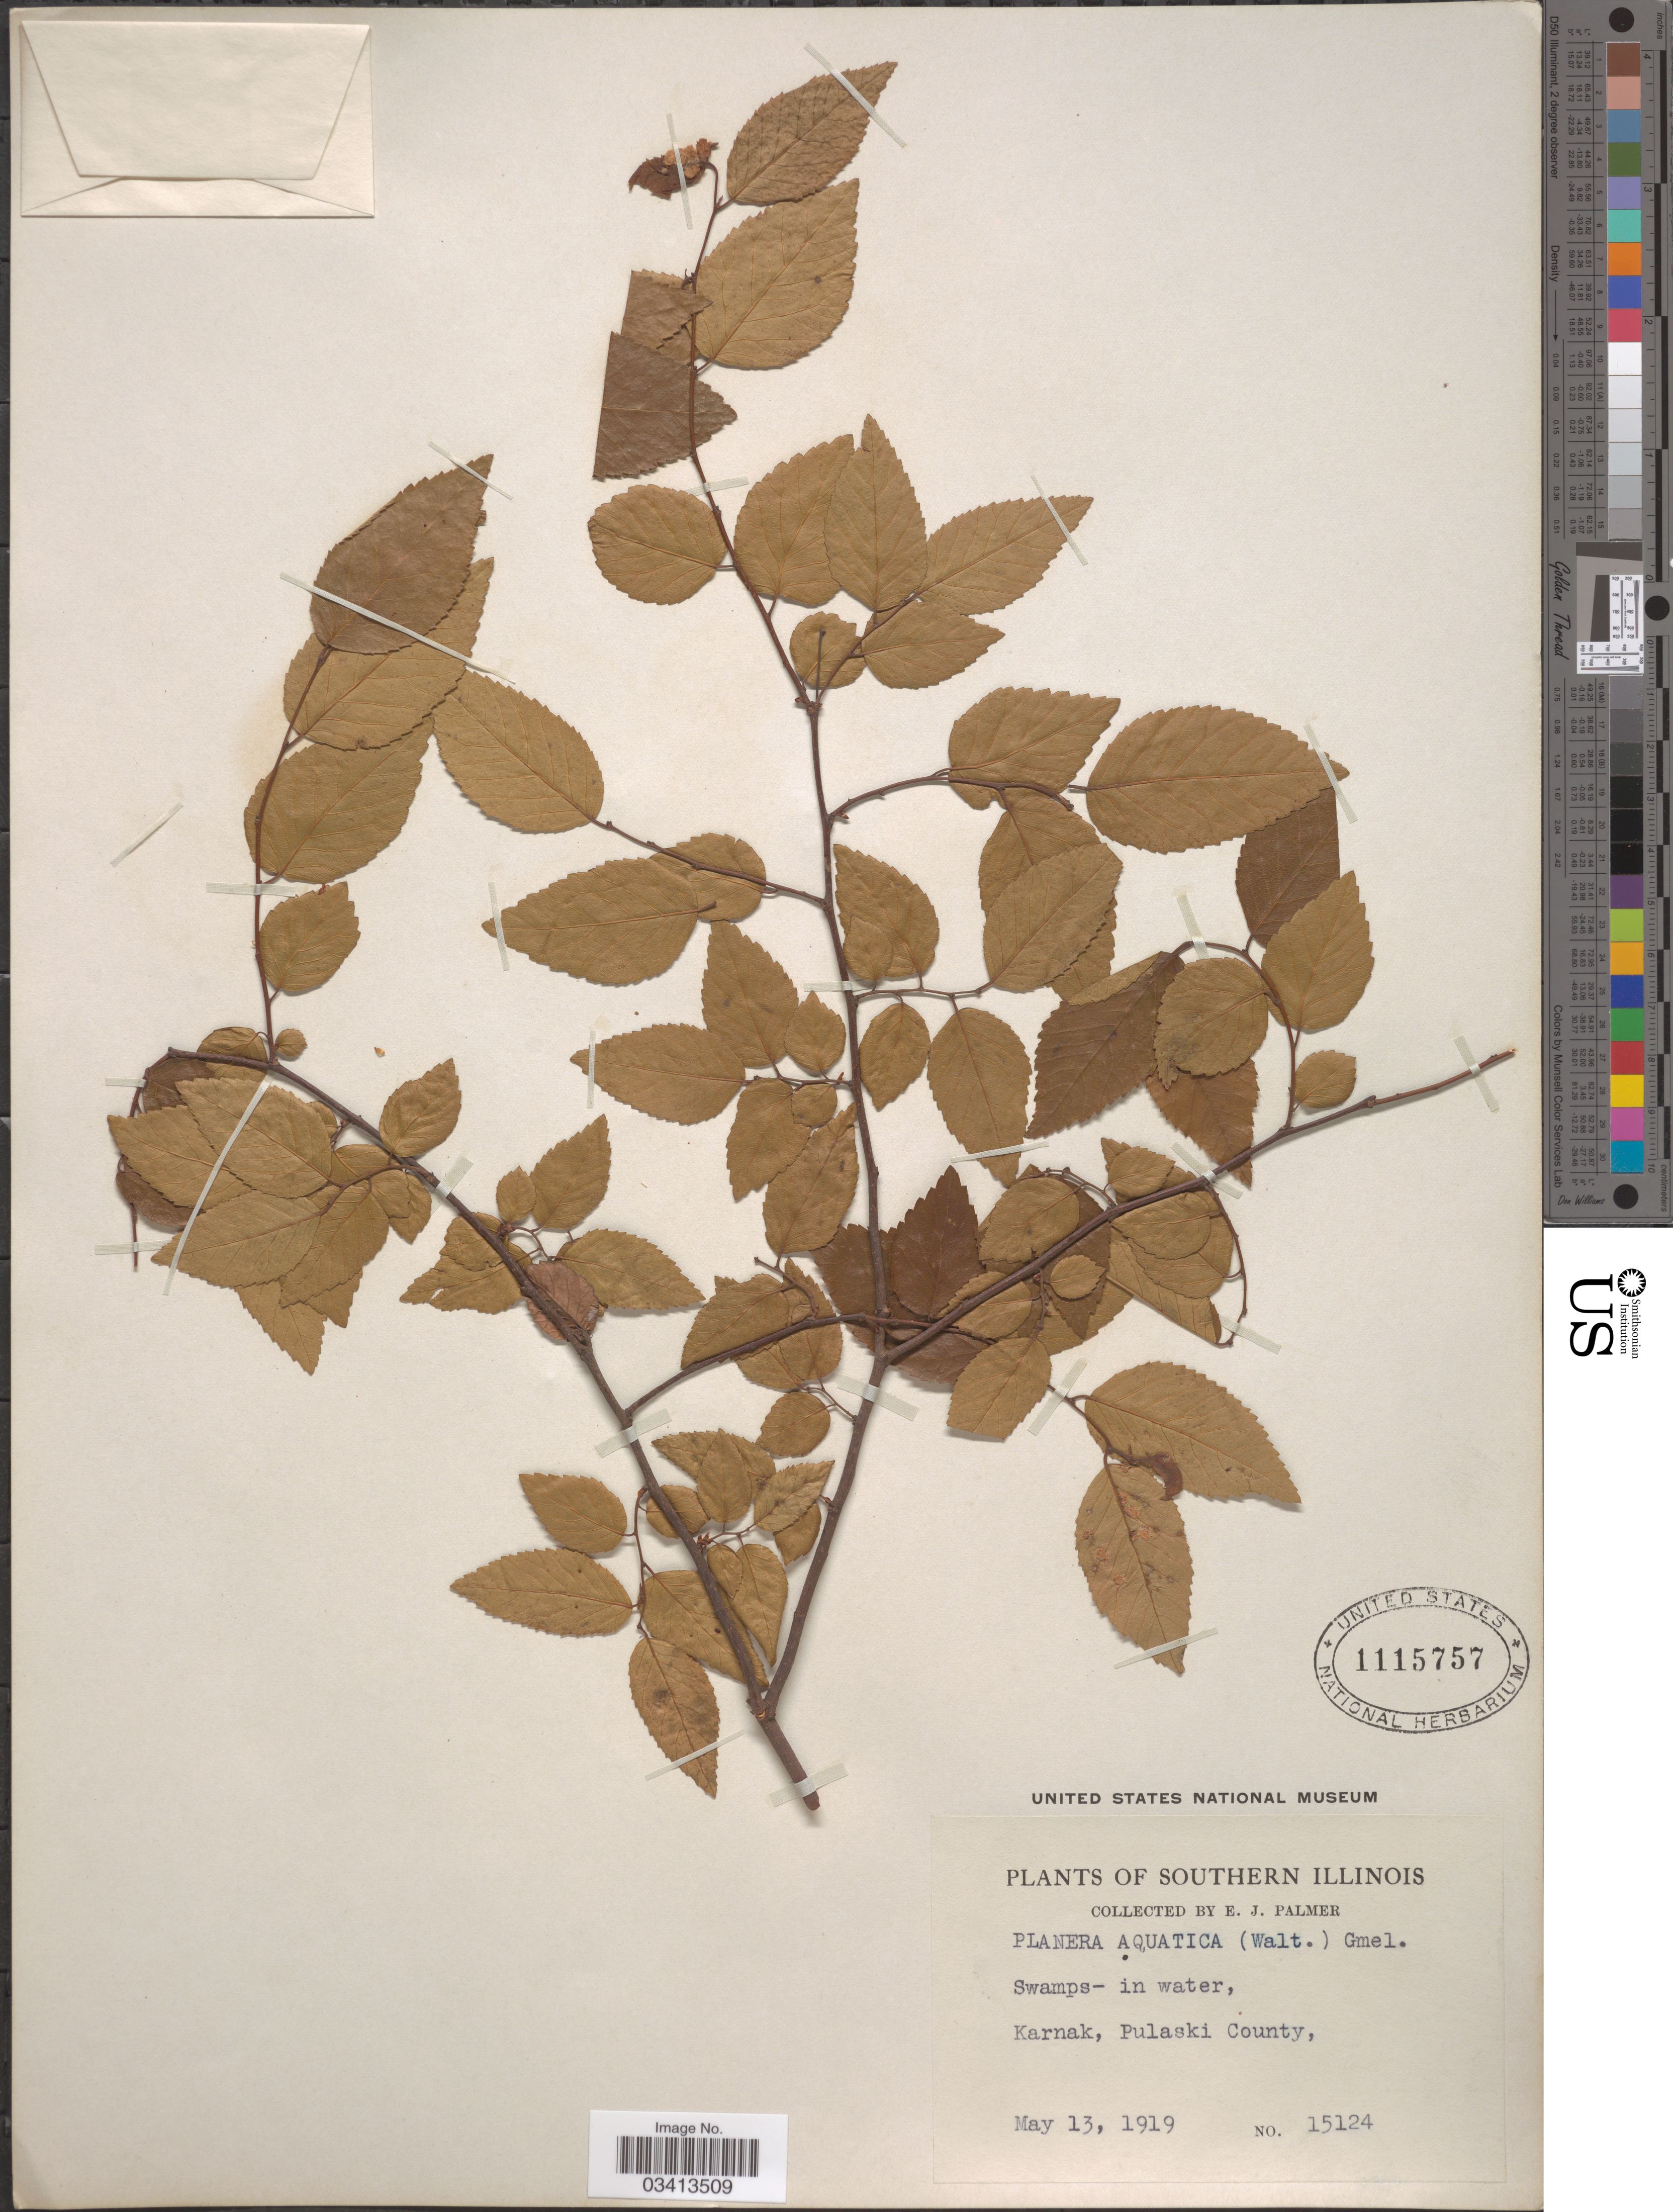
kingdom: Plantae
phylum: Tracheophyta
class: Magnoliopsida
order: Rosales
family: Ulmaceae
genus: Planera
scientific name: Planera aquatica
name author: J.F. Gmel.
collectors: E. J. Palmer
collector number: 15124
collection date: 1919-05-13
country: United States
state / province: Illinois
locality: Southern Illinois. Karnak, Pulaski County.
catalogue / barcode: US 1115757